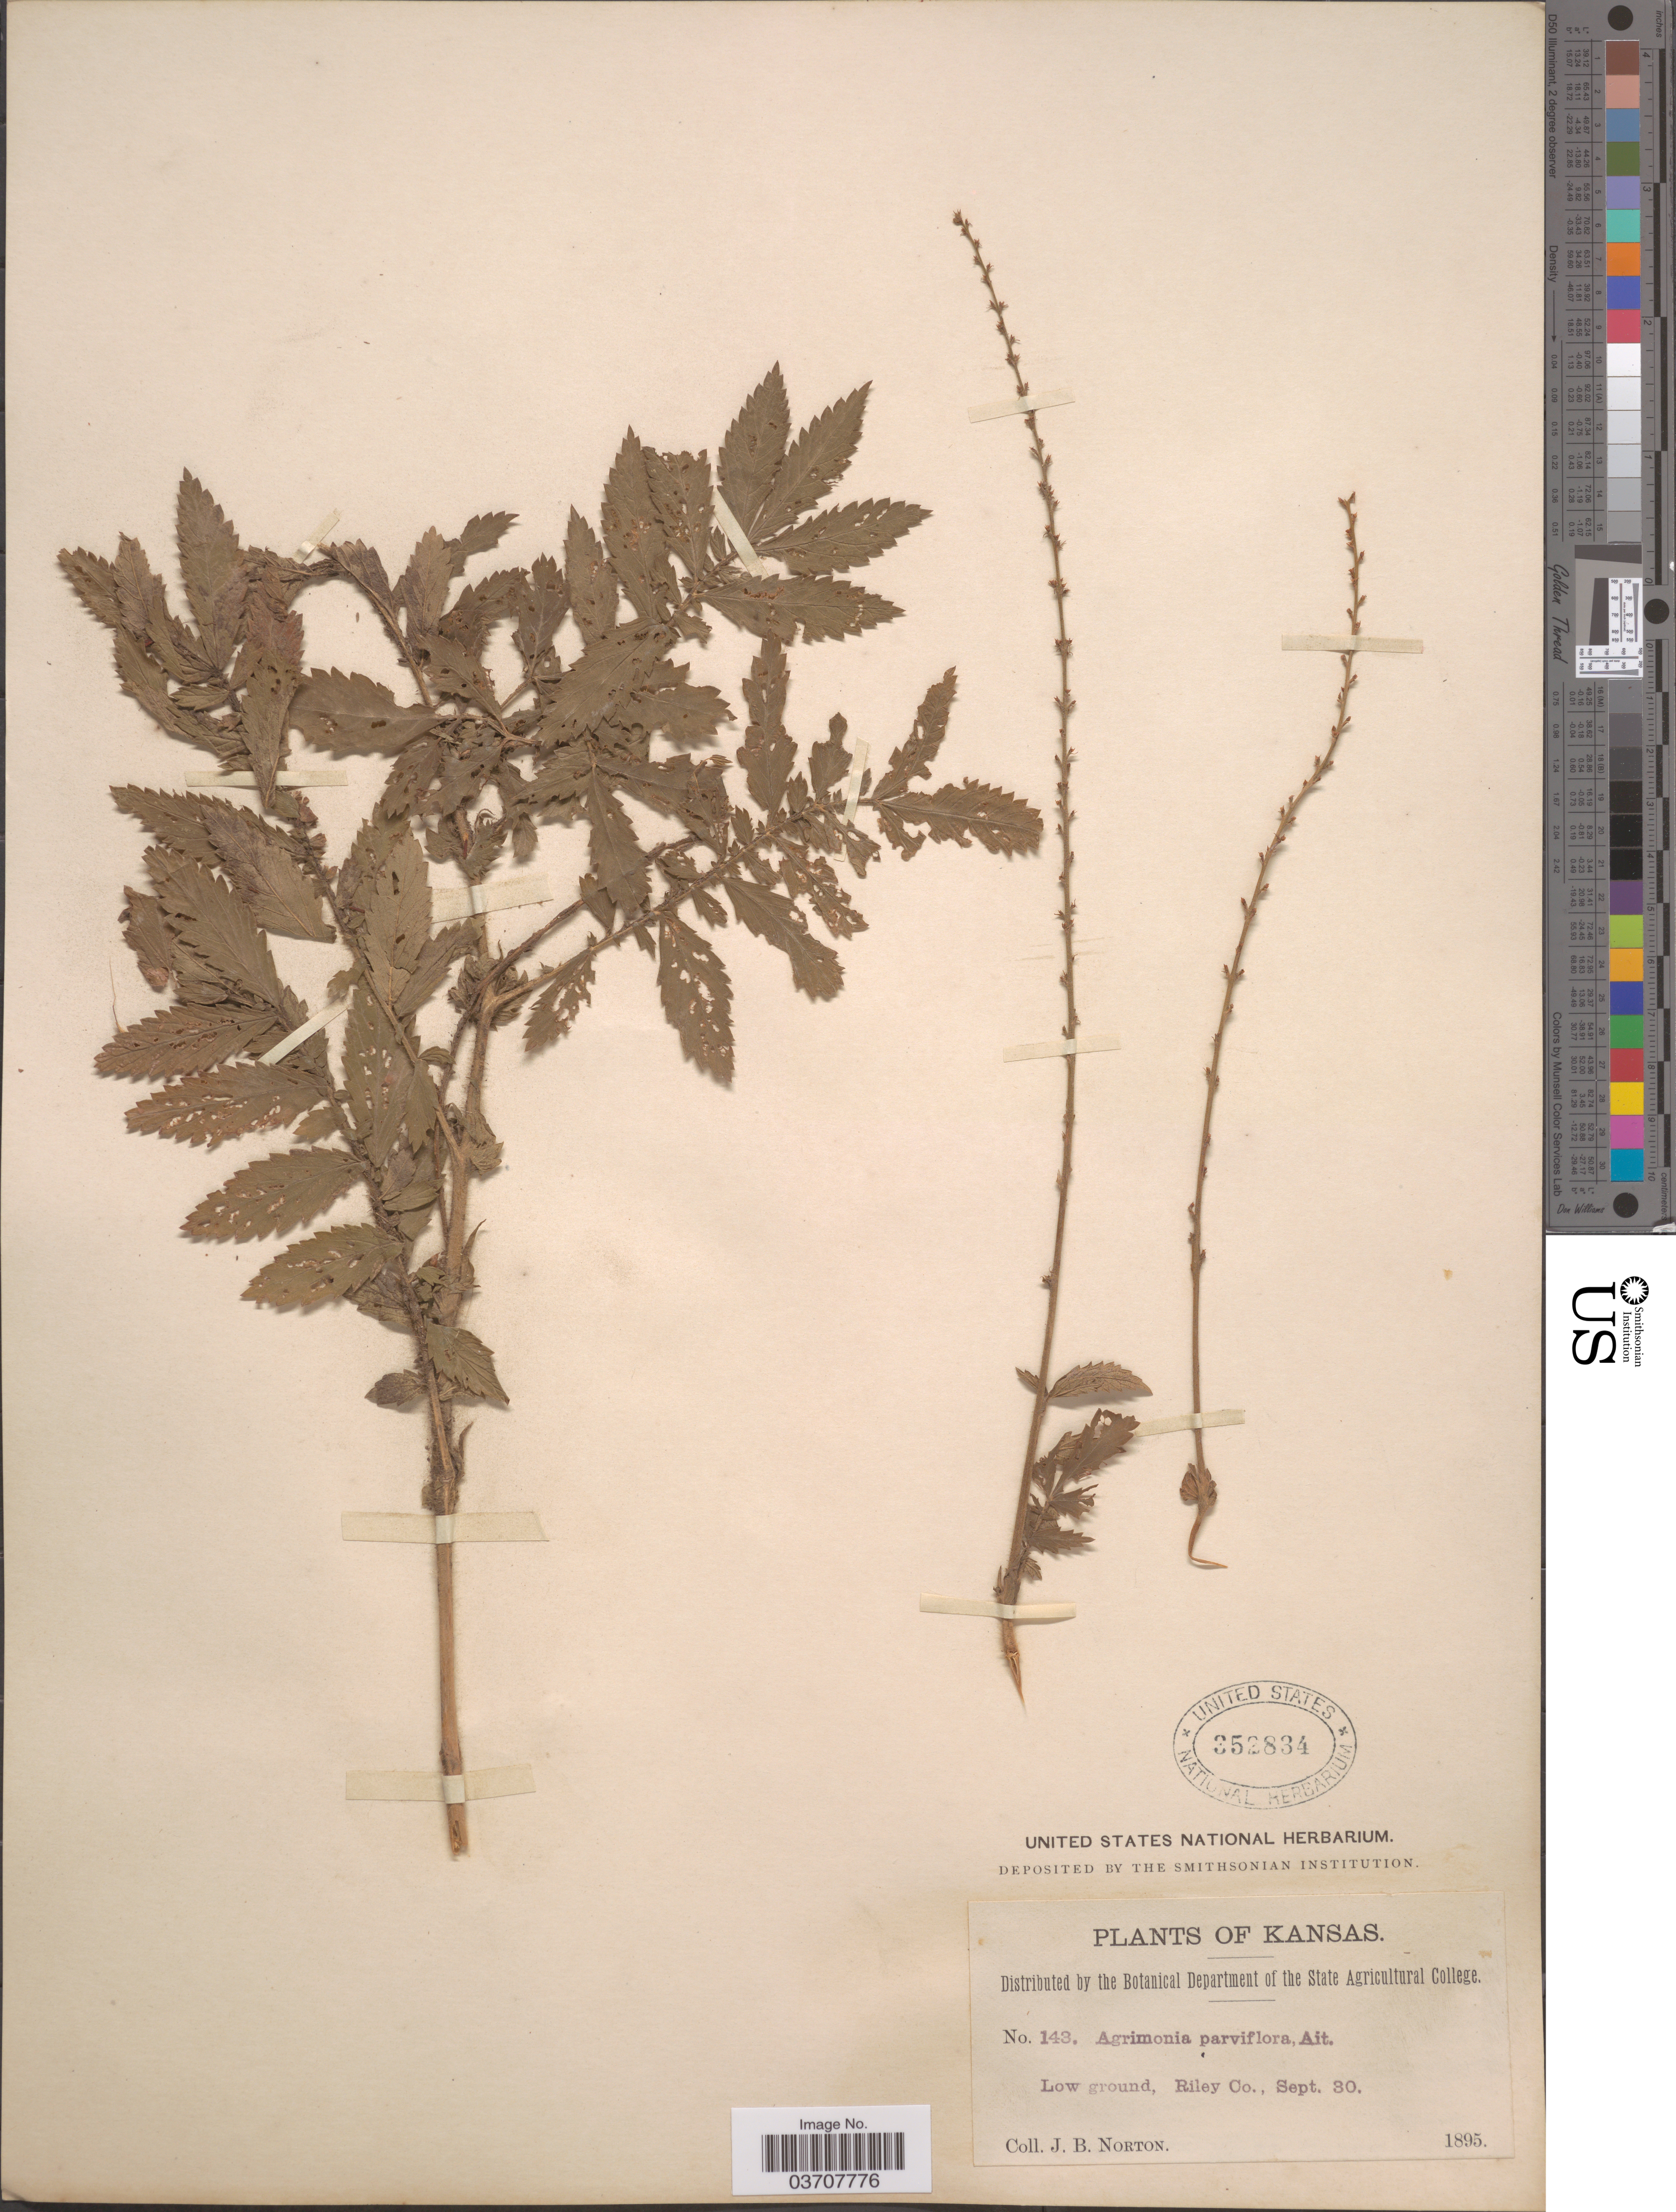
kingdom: Plantae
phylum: Tracheophyta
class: Magnoliopsida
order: Rosales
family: Rosaceae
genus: Agrimonia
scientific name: Agrimonia parviflora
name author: Aiton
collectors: J. B. Norton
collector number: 143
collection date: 1895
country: United States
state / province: Kansas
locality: Riley Co.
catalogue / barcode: US 352834